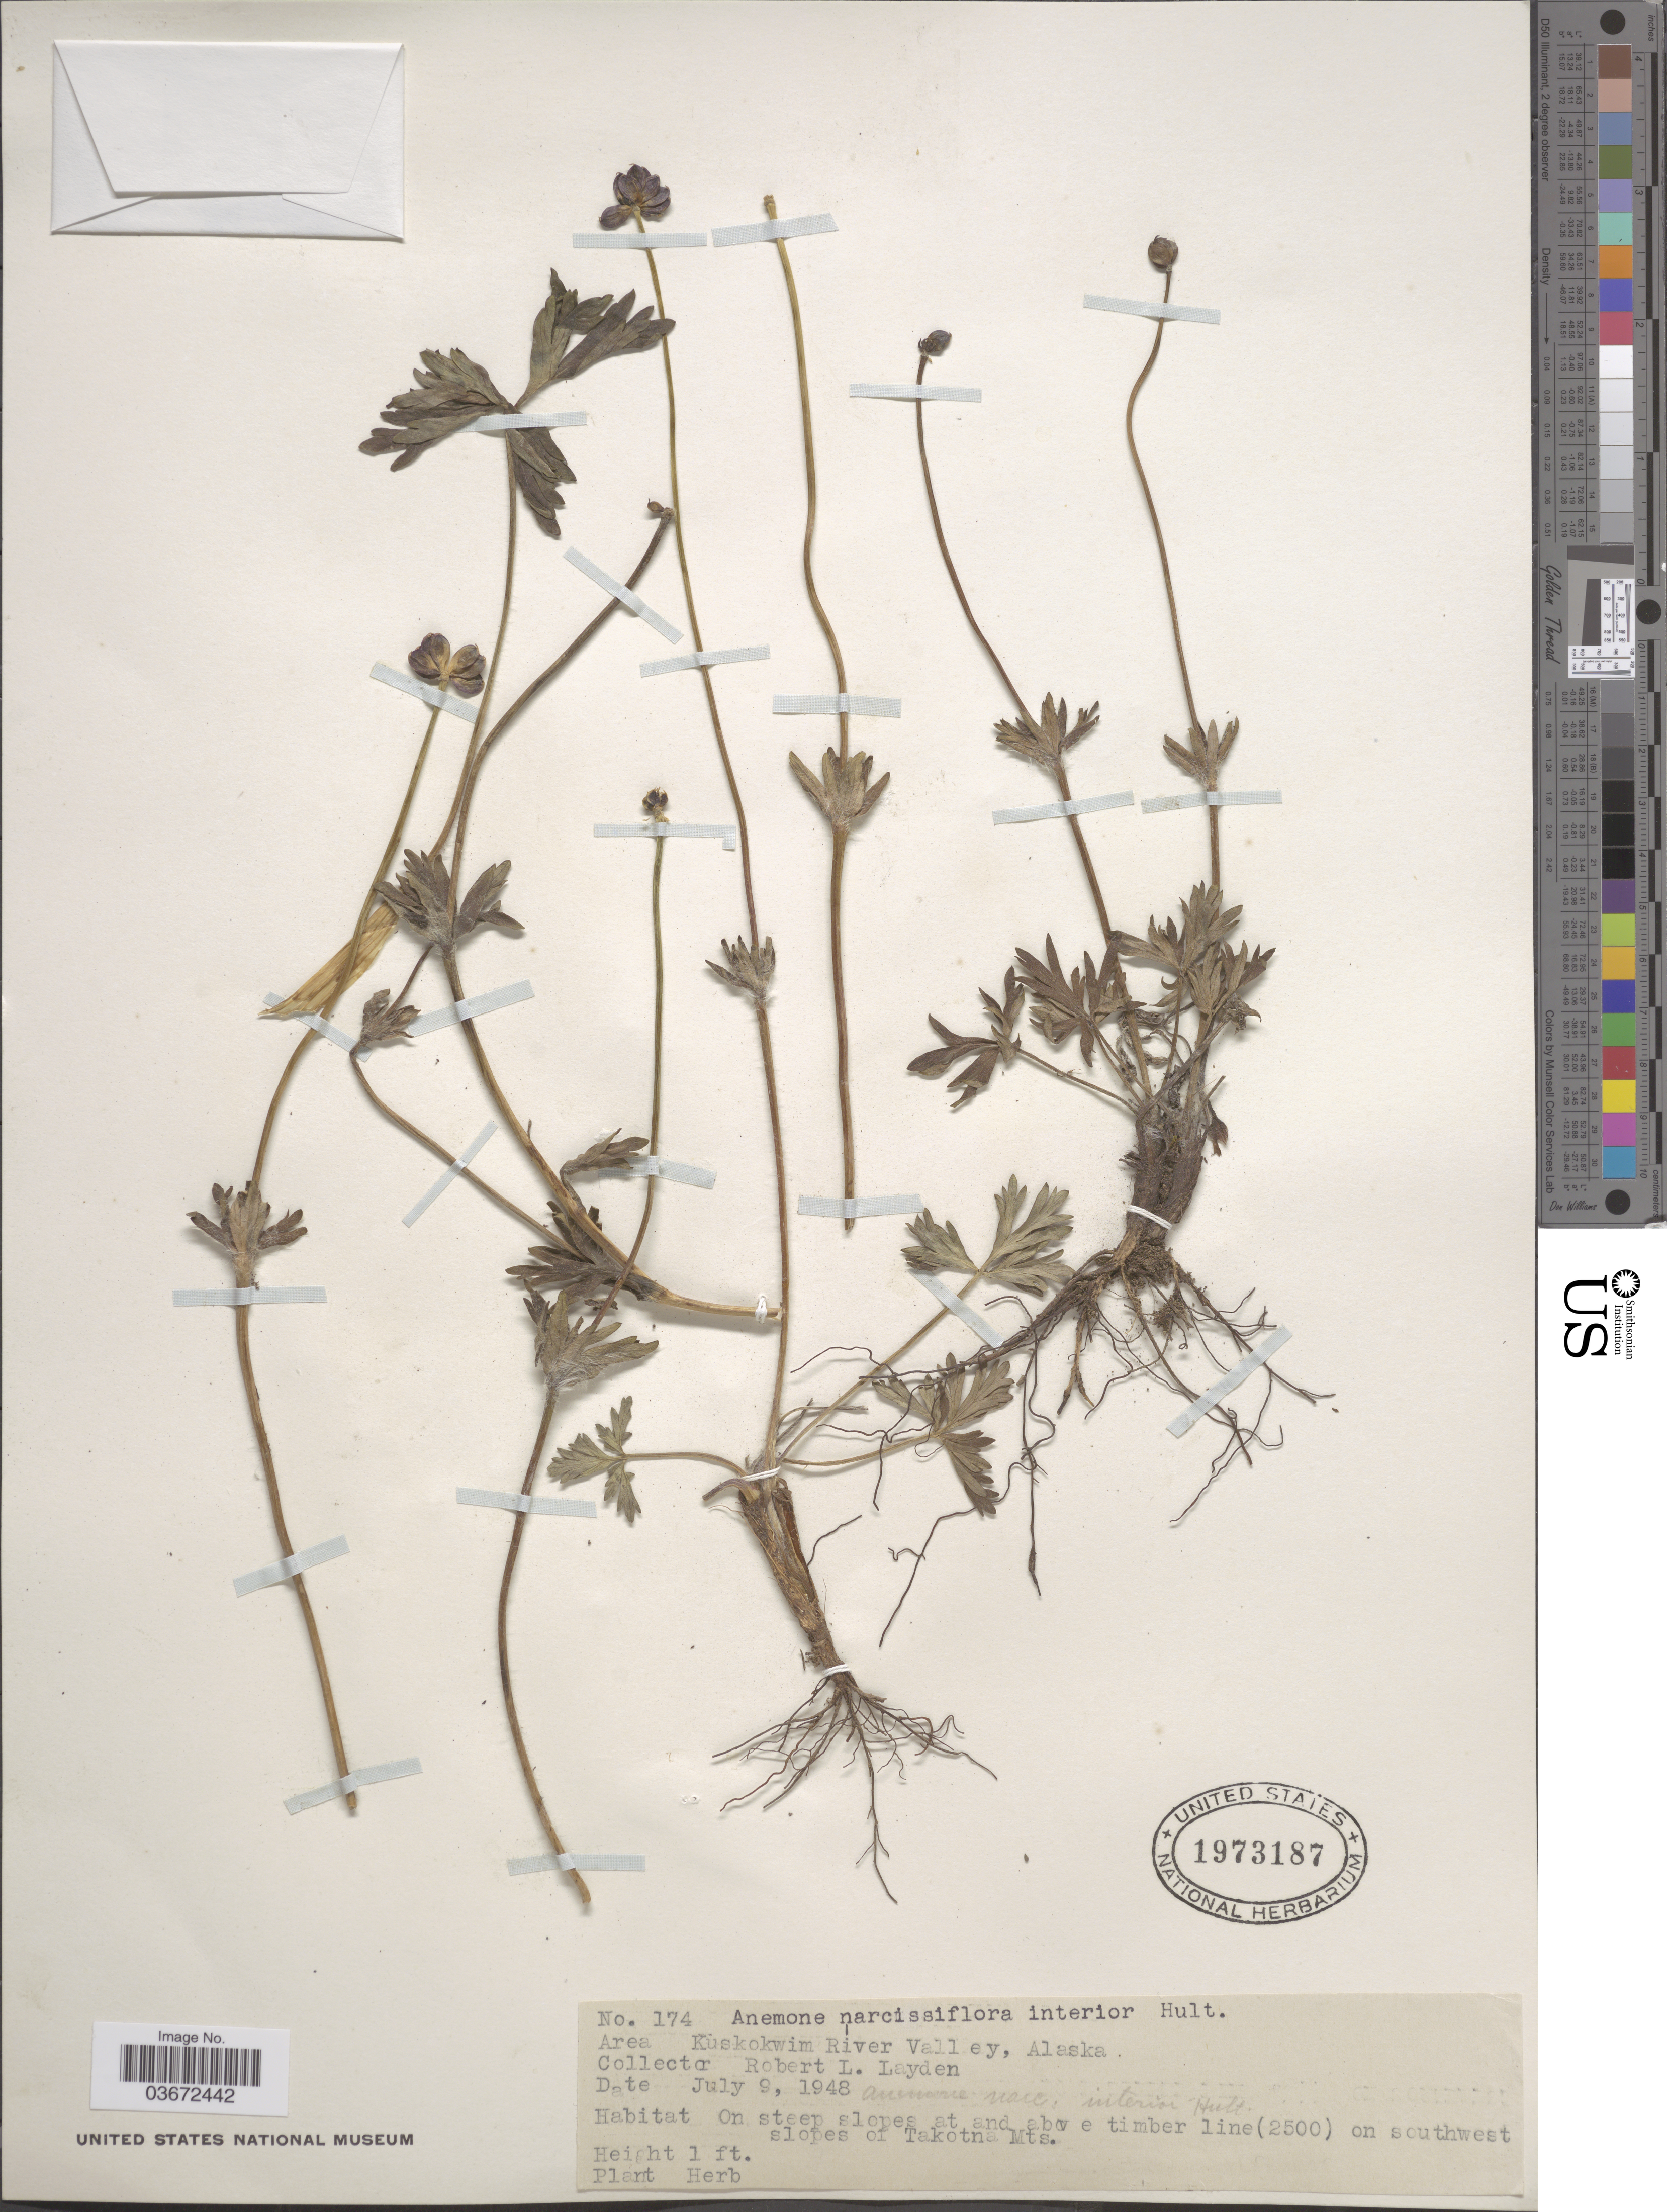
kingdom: Plantae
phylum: Tracheophyta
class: Magnoliopsida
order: Ranunculales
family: Ranunculaceae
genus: Anemone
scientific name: Anemone narcissiflora var. interior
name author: (Hultén) B. Boivin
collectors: R. Layden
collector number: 174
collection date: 1948-07-09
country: United States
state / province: Alaska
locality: Area Kuskokwim River Valley. On southwest slopes of Takotna Mts.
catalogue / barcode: US 1973187